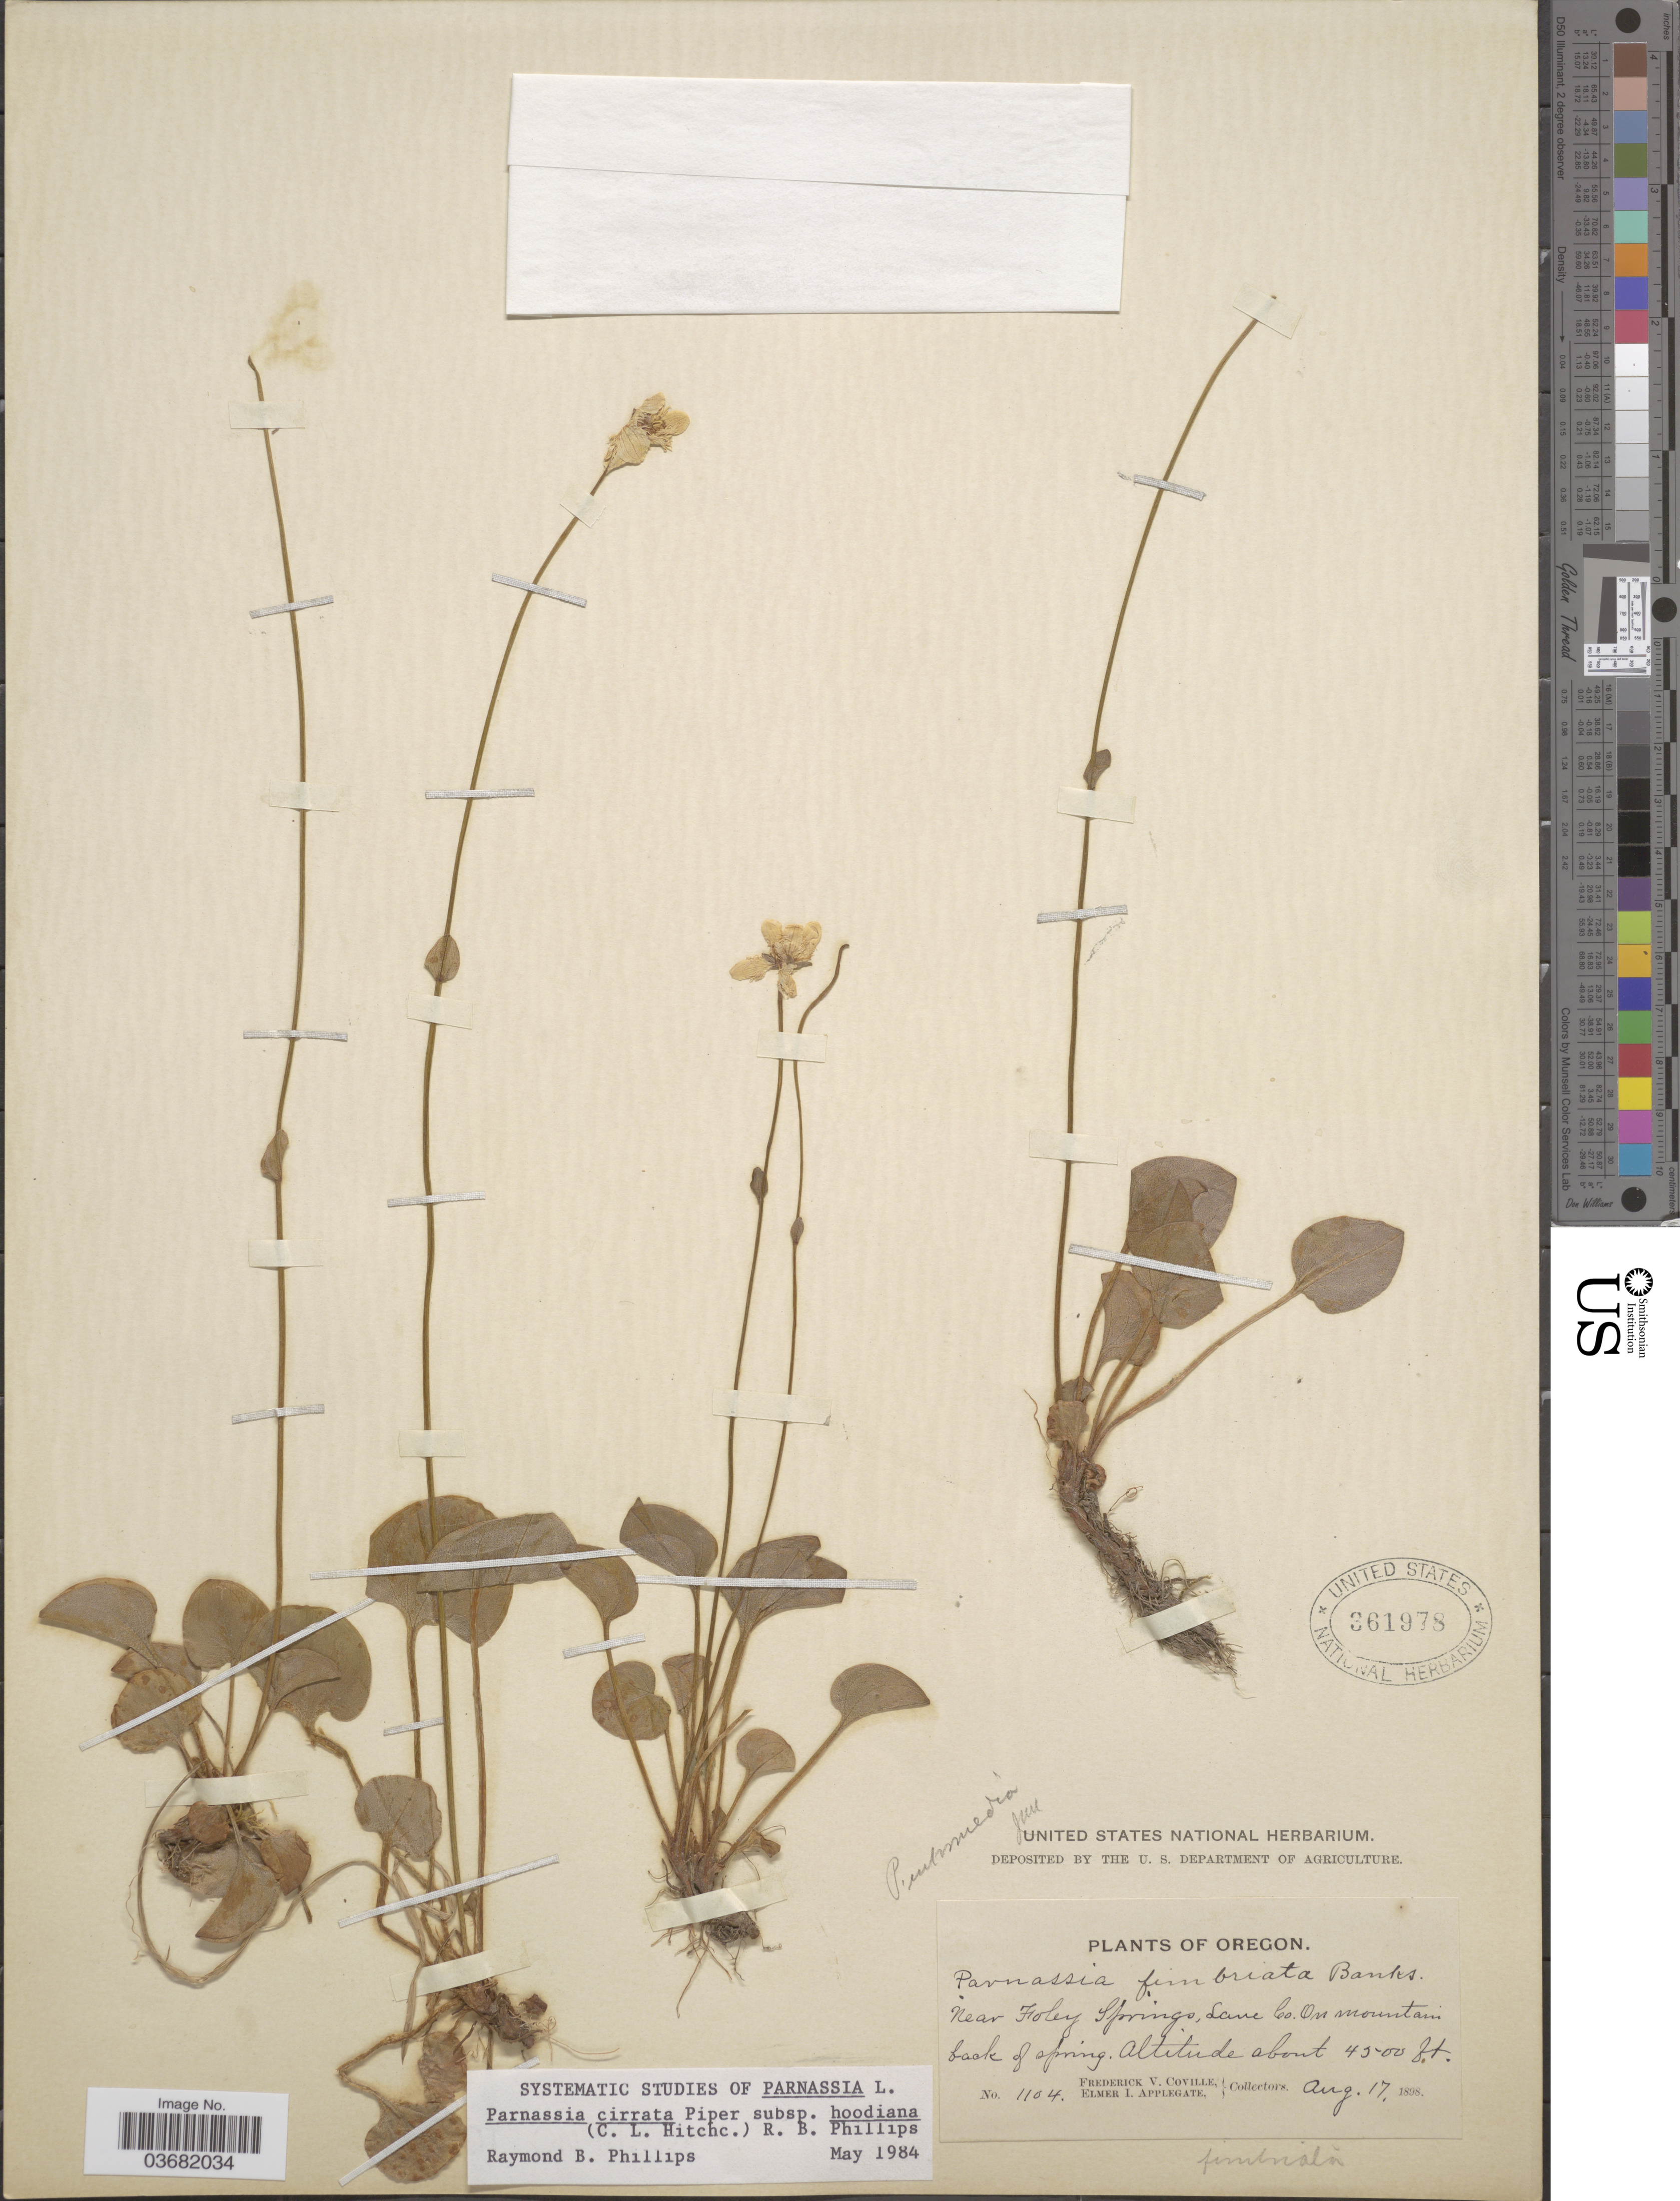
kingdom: Plantae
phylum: Tracheophyta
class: Magnoliopsida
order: Celastrales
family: Parnassiaceae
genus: Parnassia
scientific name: Parnassia cirrata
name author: Piper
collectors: F. V. Coville & E. I. Applegate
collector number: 1104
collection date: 1898-08-17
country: United States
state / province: Oregon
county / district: Lane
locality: Near Foley Springs, Lane Co. On mountain back of spring.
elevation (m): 1372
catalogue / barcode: US 361978